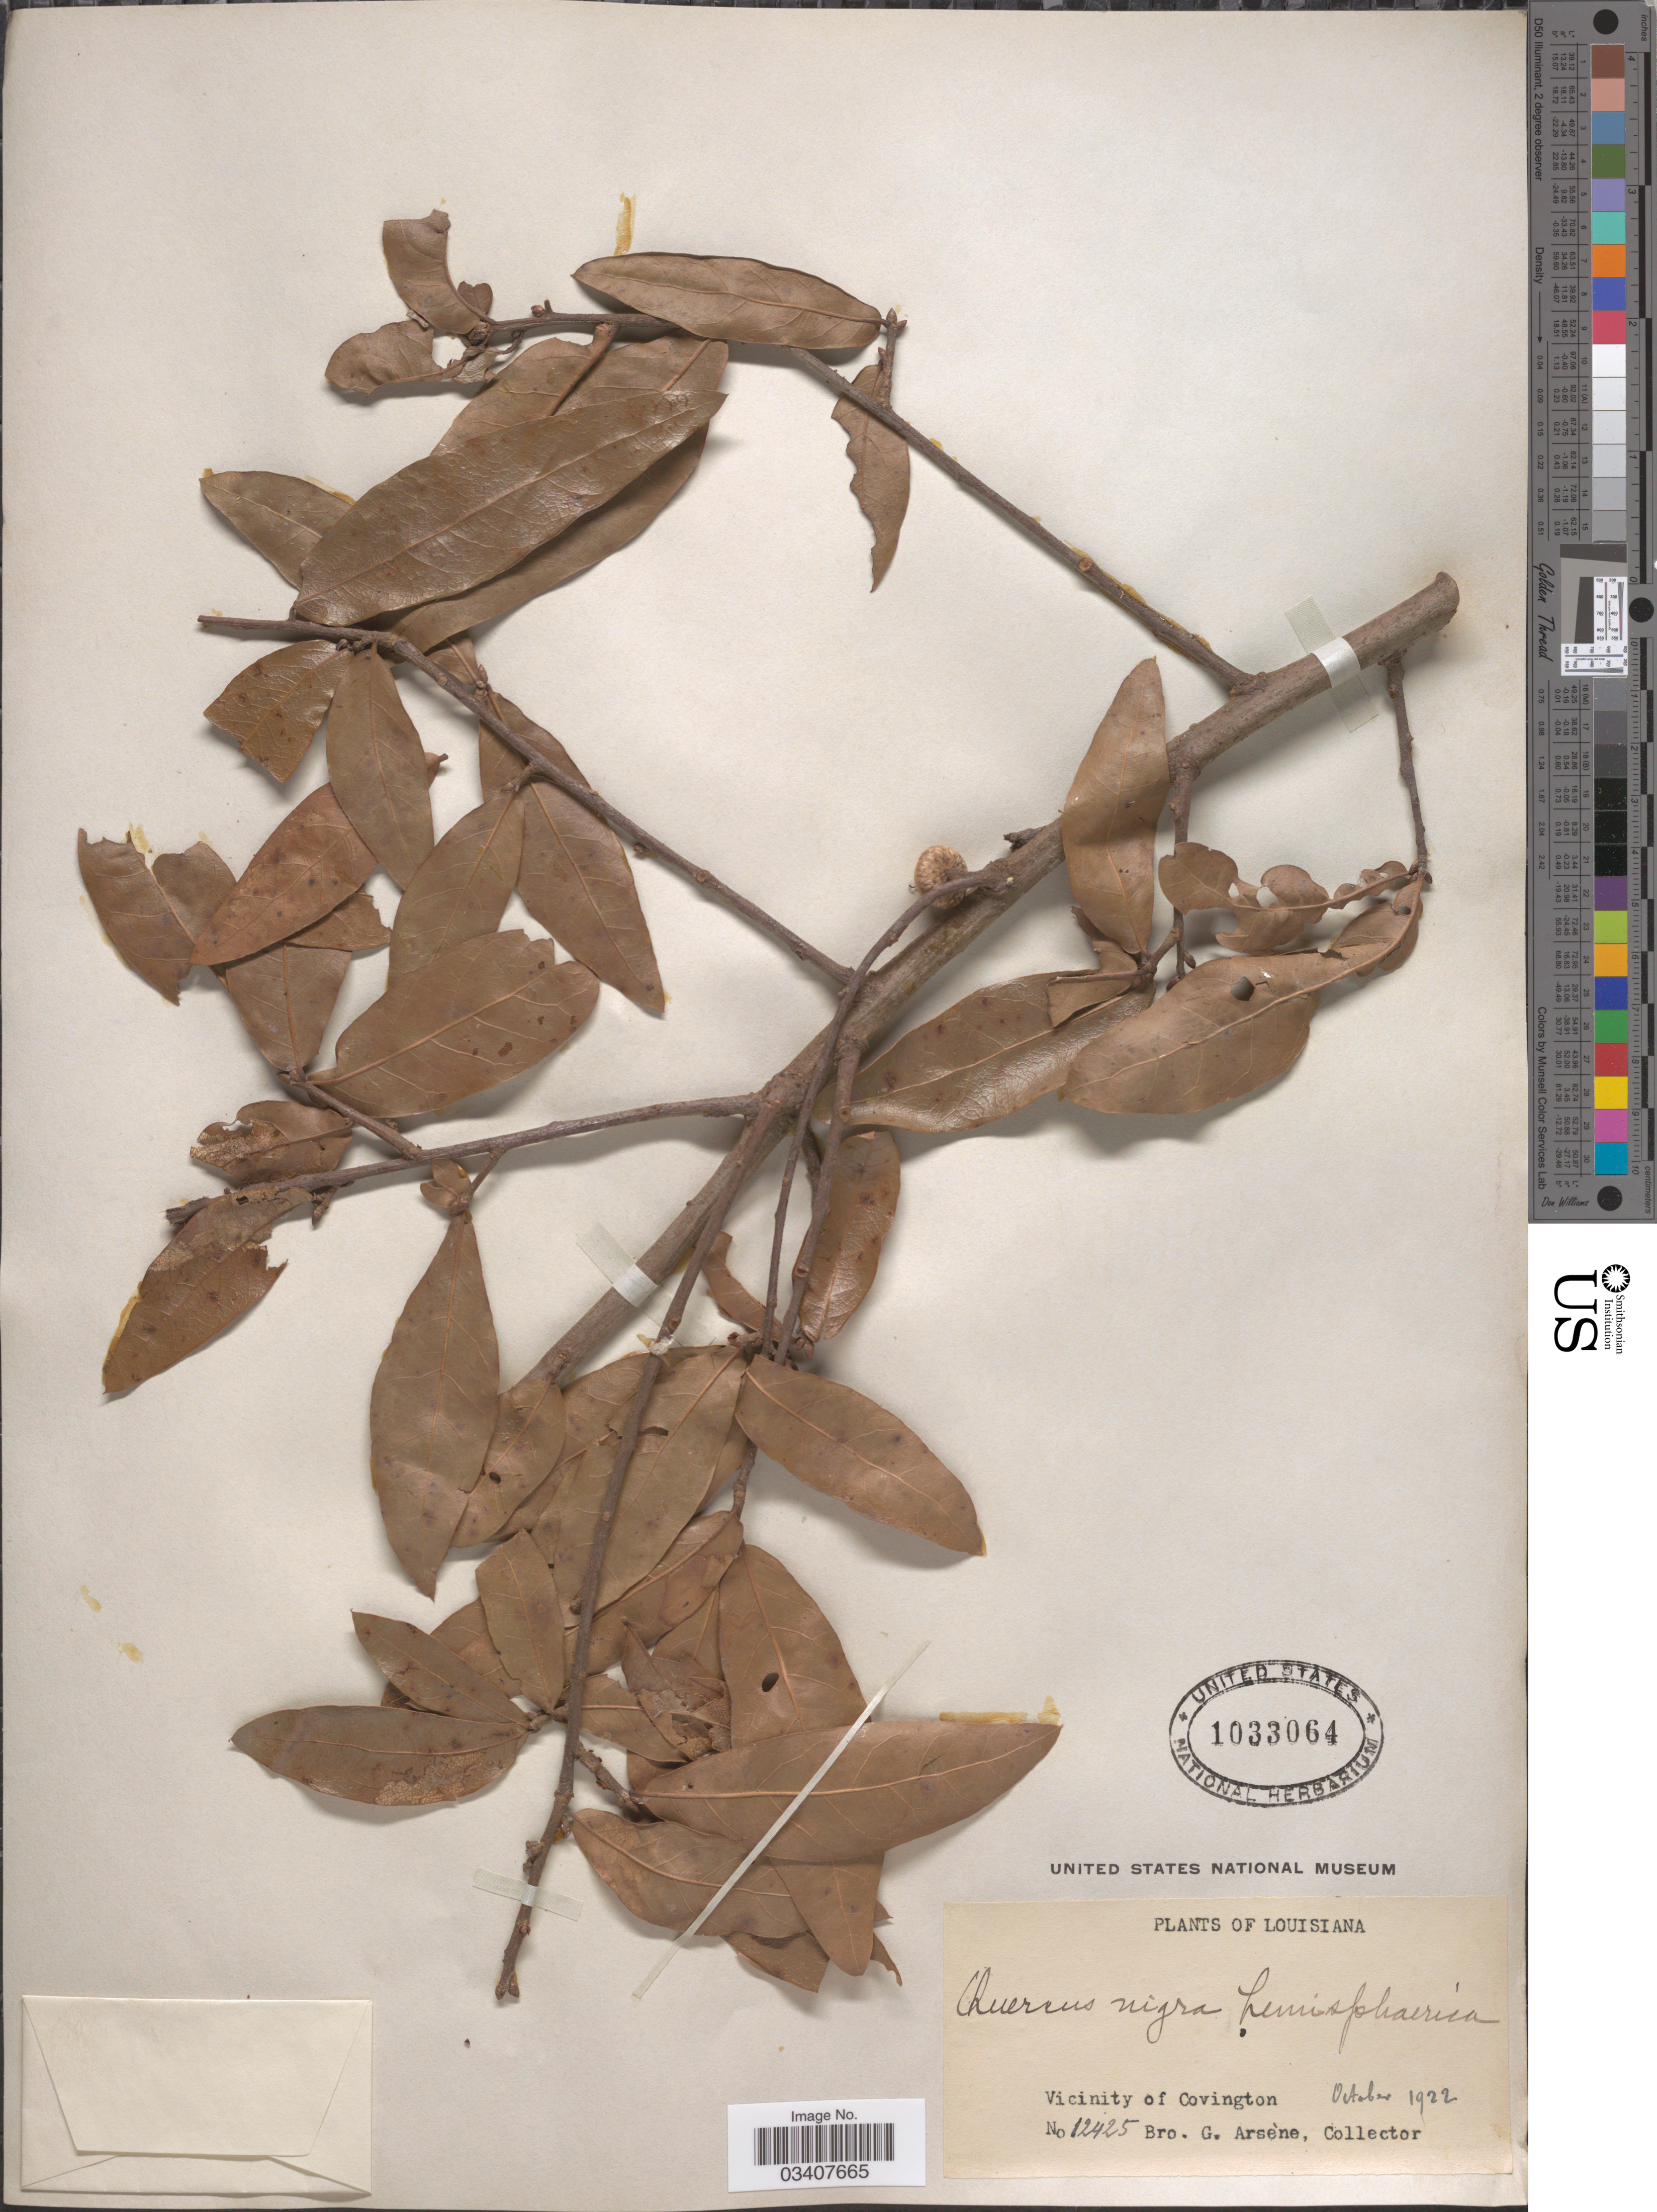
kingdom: Plantae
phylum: Tracheophyta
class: Magnoliopsida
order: Fagales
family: Fagaceae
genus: Quercus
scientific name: Quercus nigra f. hemisphaerica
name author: (W. Bartram ex Willd.) Trel.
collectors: Bro. G. Arsène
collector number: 12425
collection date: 1922-10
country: United States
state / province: Louisiana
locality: Vicinity of Covington.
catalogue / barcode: US 1033064